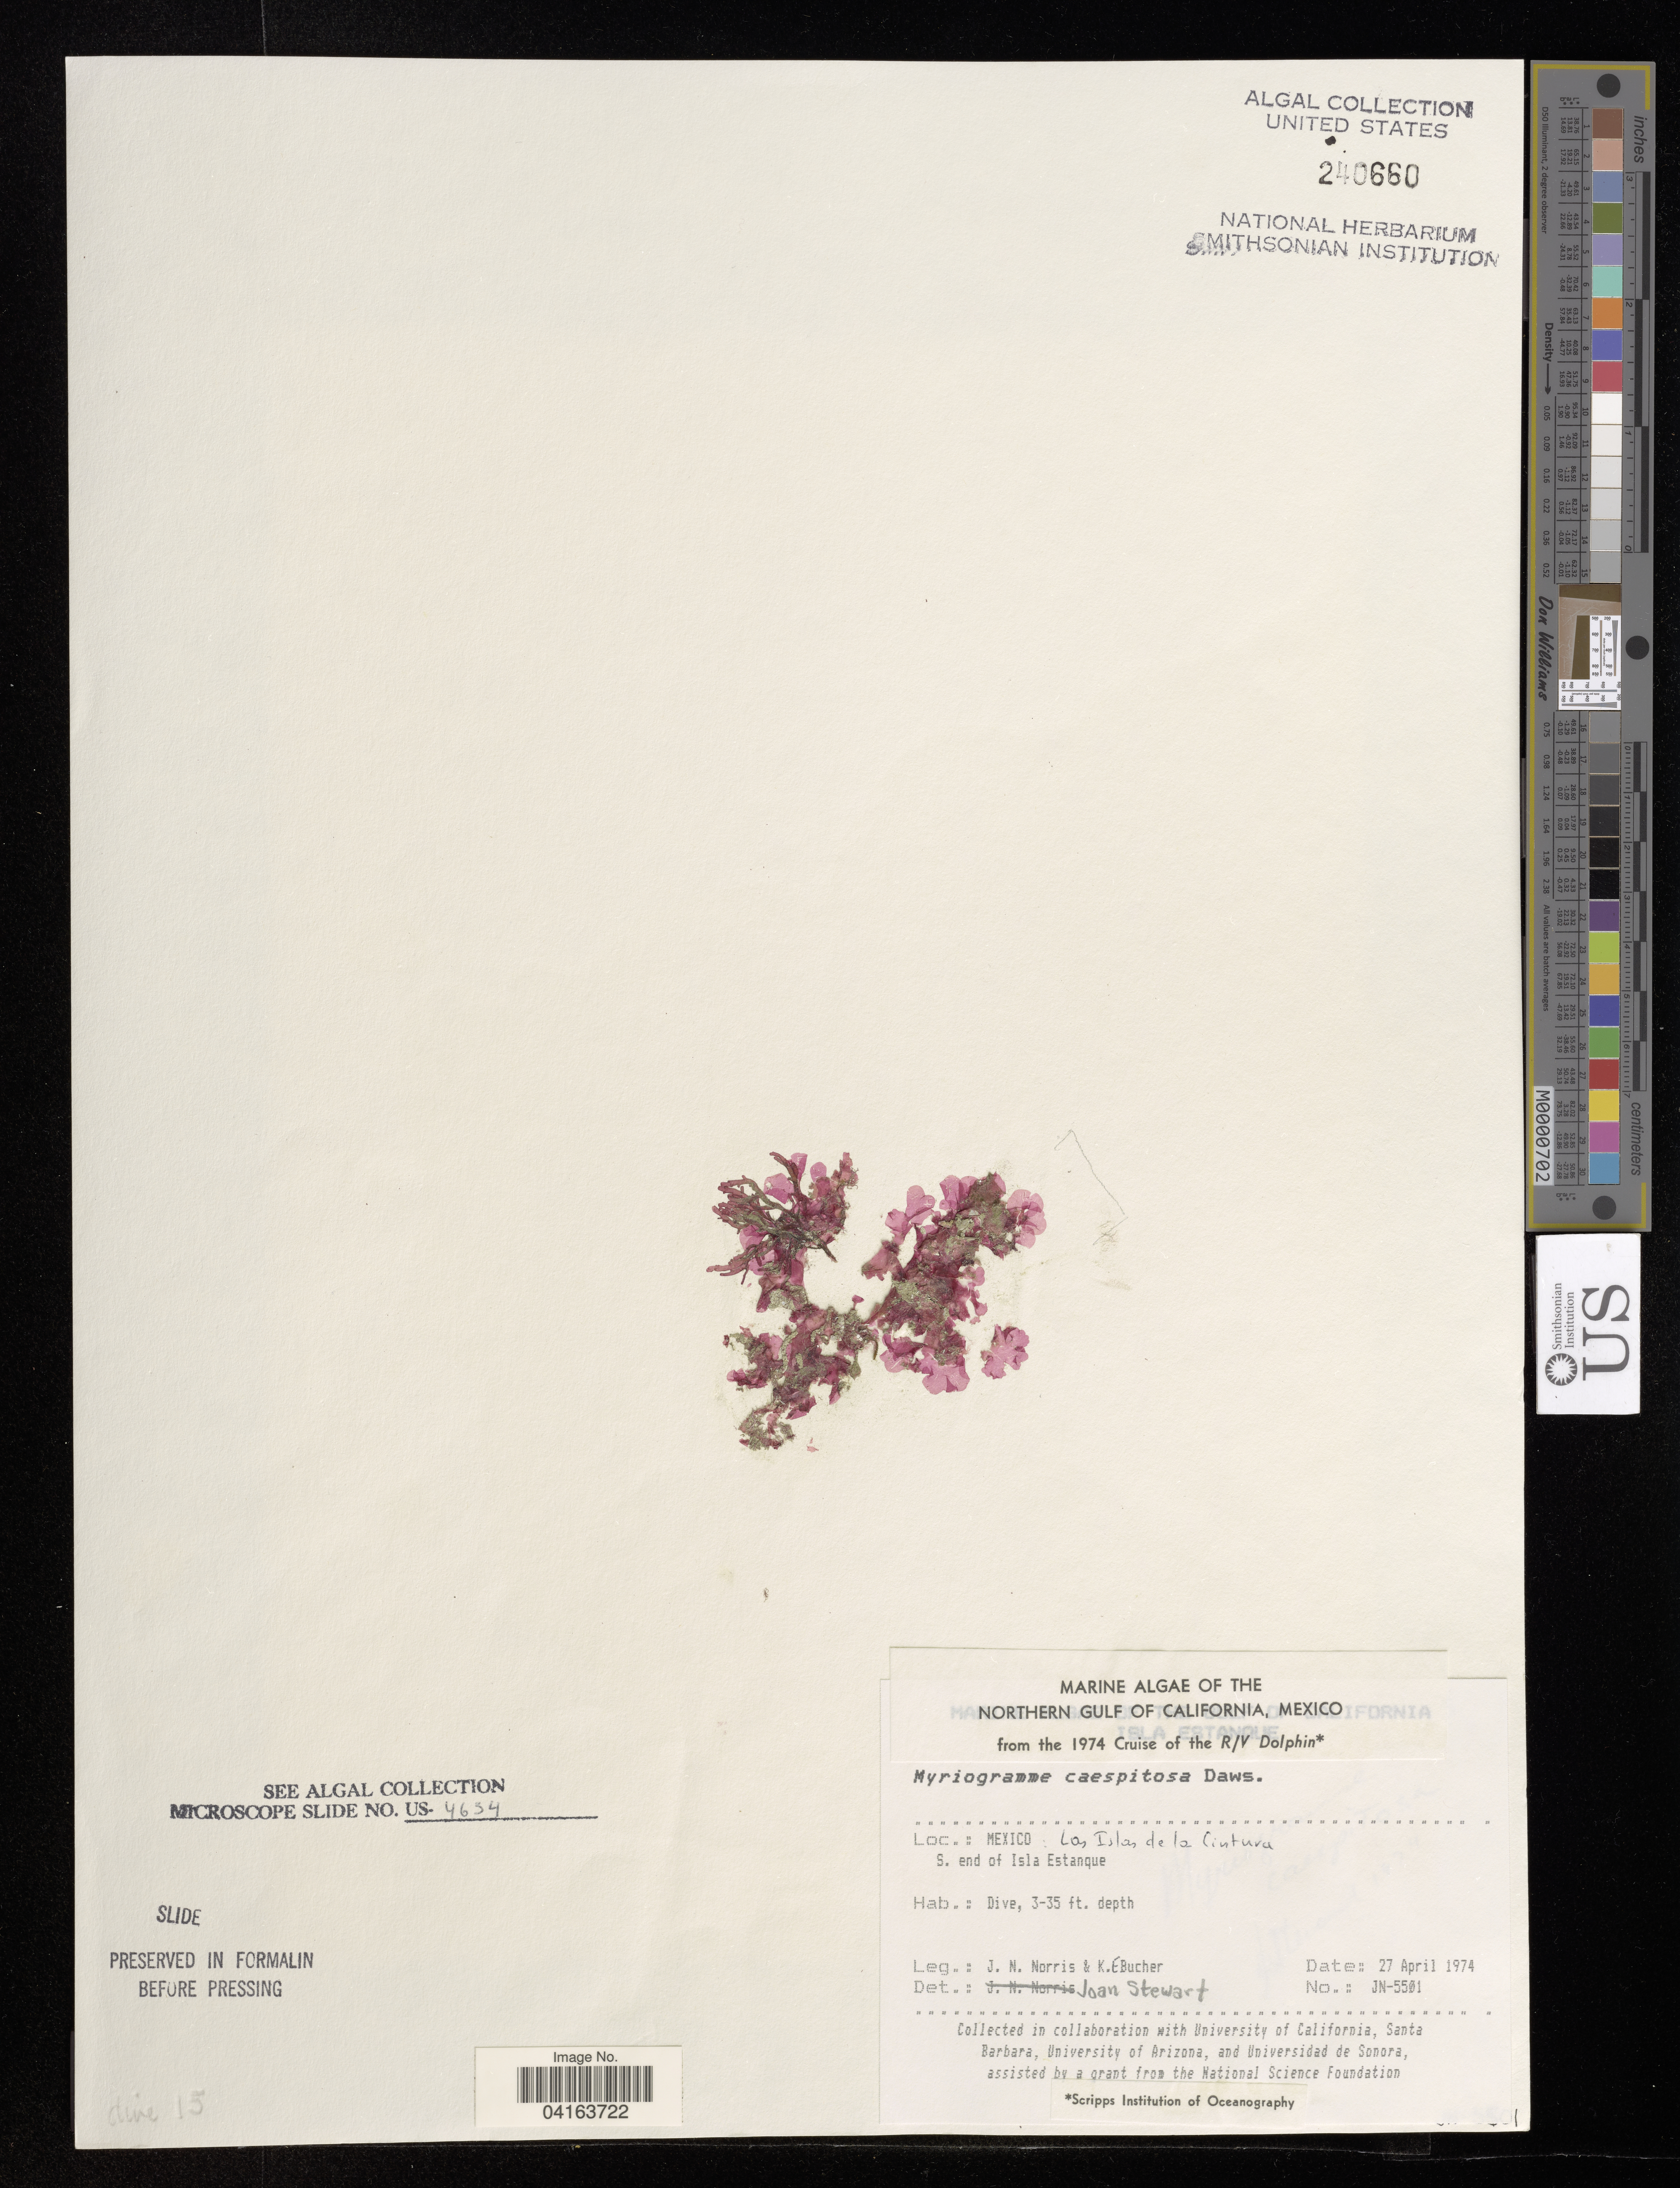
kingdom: Plantae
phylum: Rhodophyta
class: Florideophyceae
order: Ceramiales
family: Delesseriaceae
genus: Myriogramme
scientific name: Myriogramme caespitosa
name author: E.Y. Dawson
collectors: J. Norris & K. E. Bucher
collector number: JN-5501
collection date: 1974-04-27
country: Mexico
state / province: Baja California Norte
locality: Las Islas de la Cintura. S. end of Isla Estanque.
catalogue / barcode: US 240660